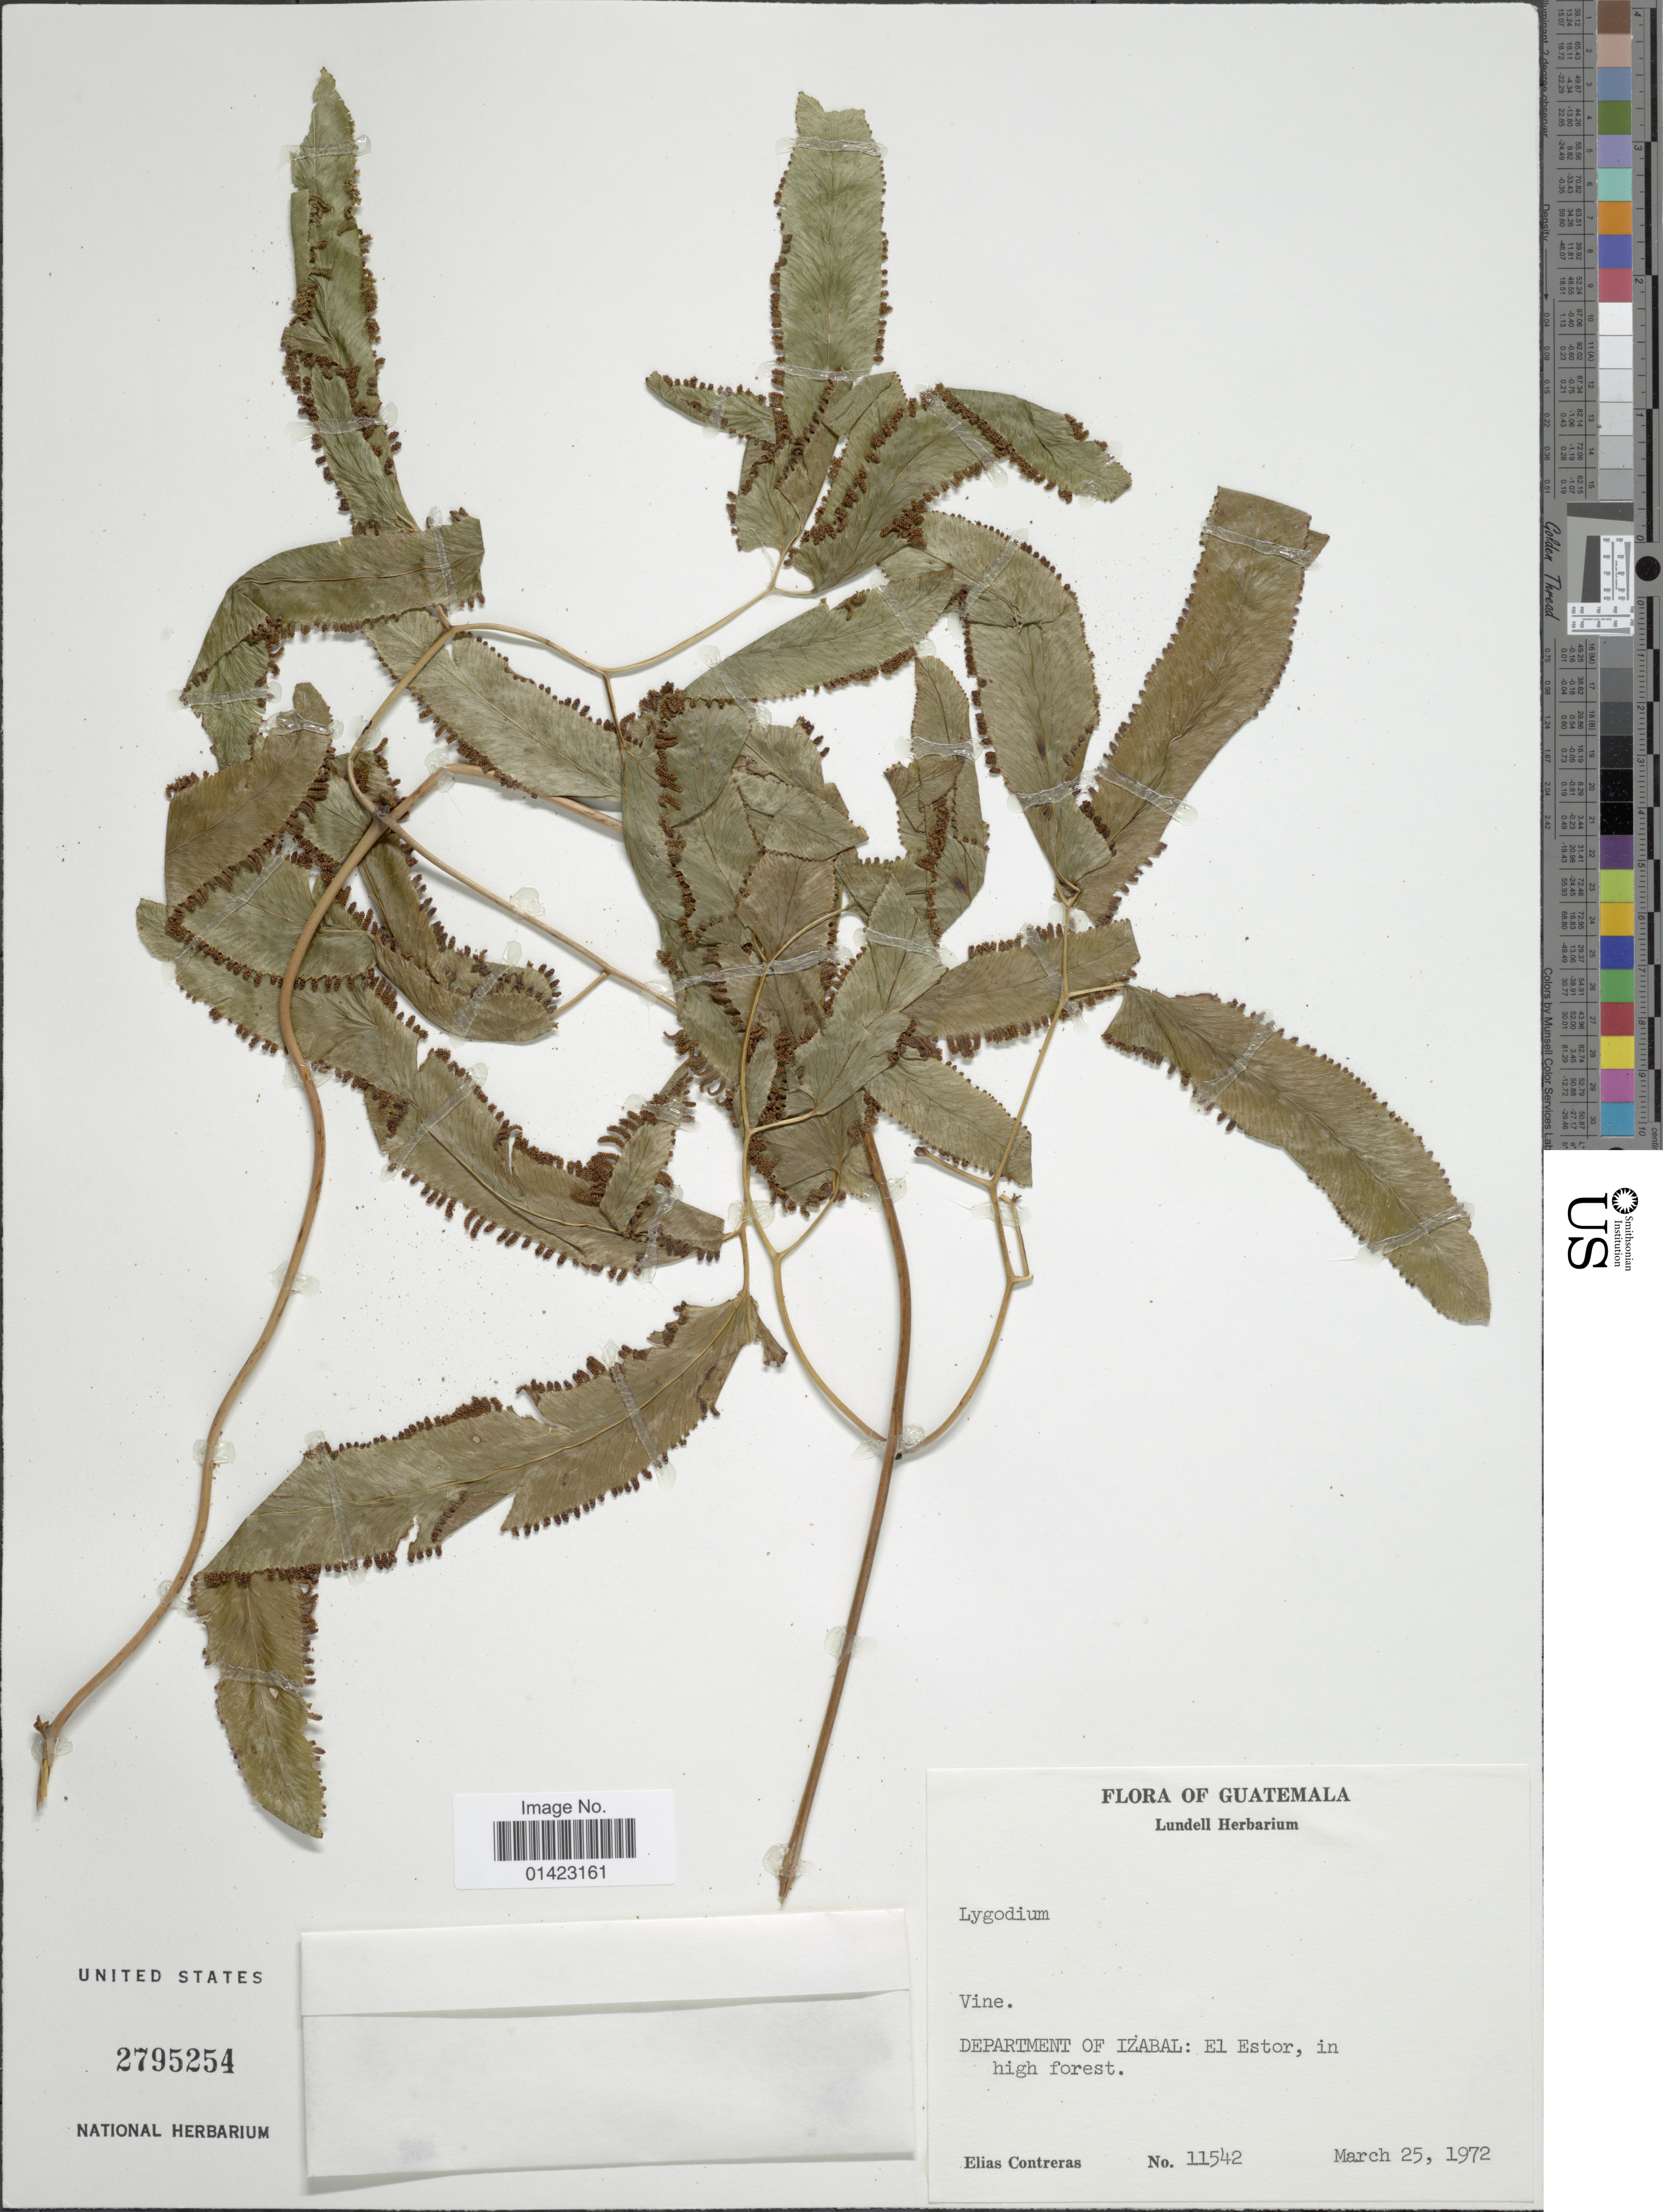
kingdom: Plantae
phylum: Tracheophyta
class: Polypodiopsida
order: Schizaeales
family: Lygodiaceae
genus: Lygodium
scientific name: Lygodium heterodoxum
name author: Kunze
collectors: E. Contreras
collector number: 11542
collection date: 1972-03-25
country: Guatemala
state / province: Izabal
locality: Department of Izabal: El Estor, in high forest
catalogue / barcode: US 2795254